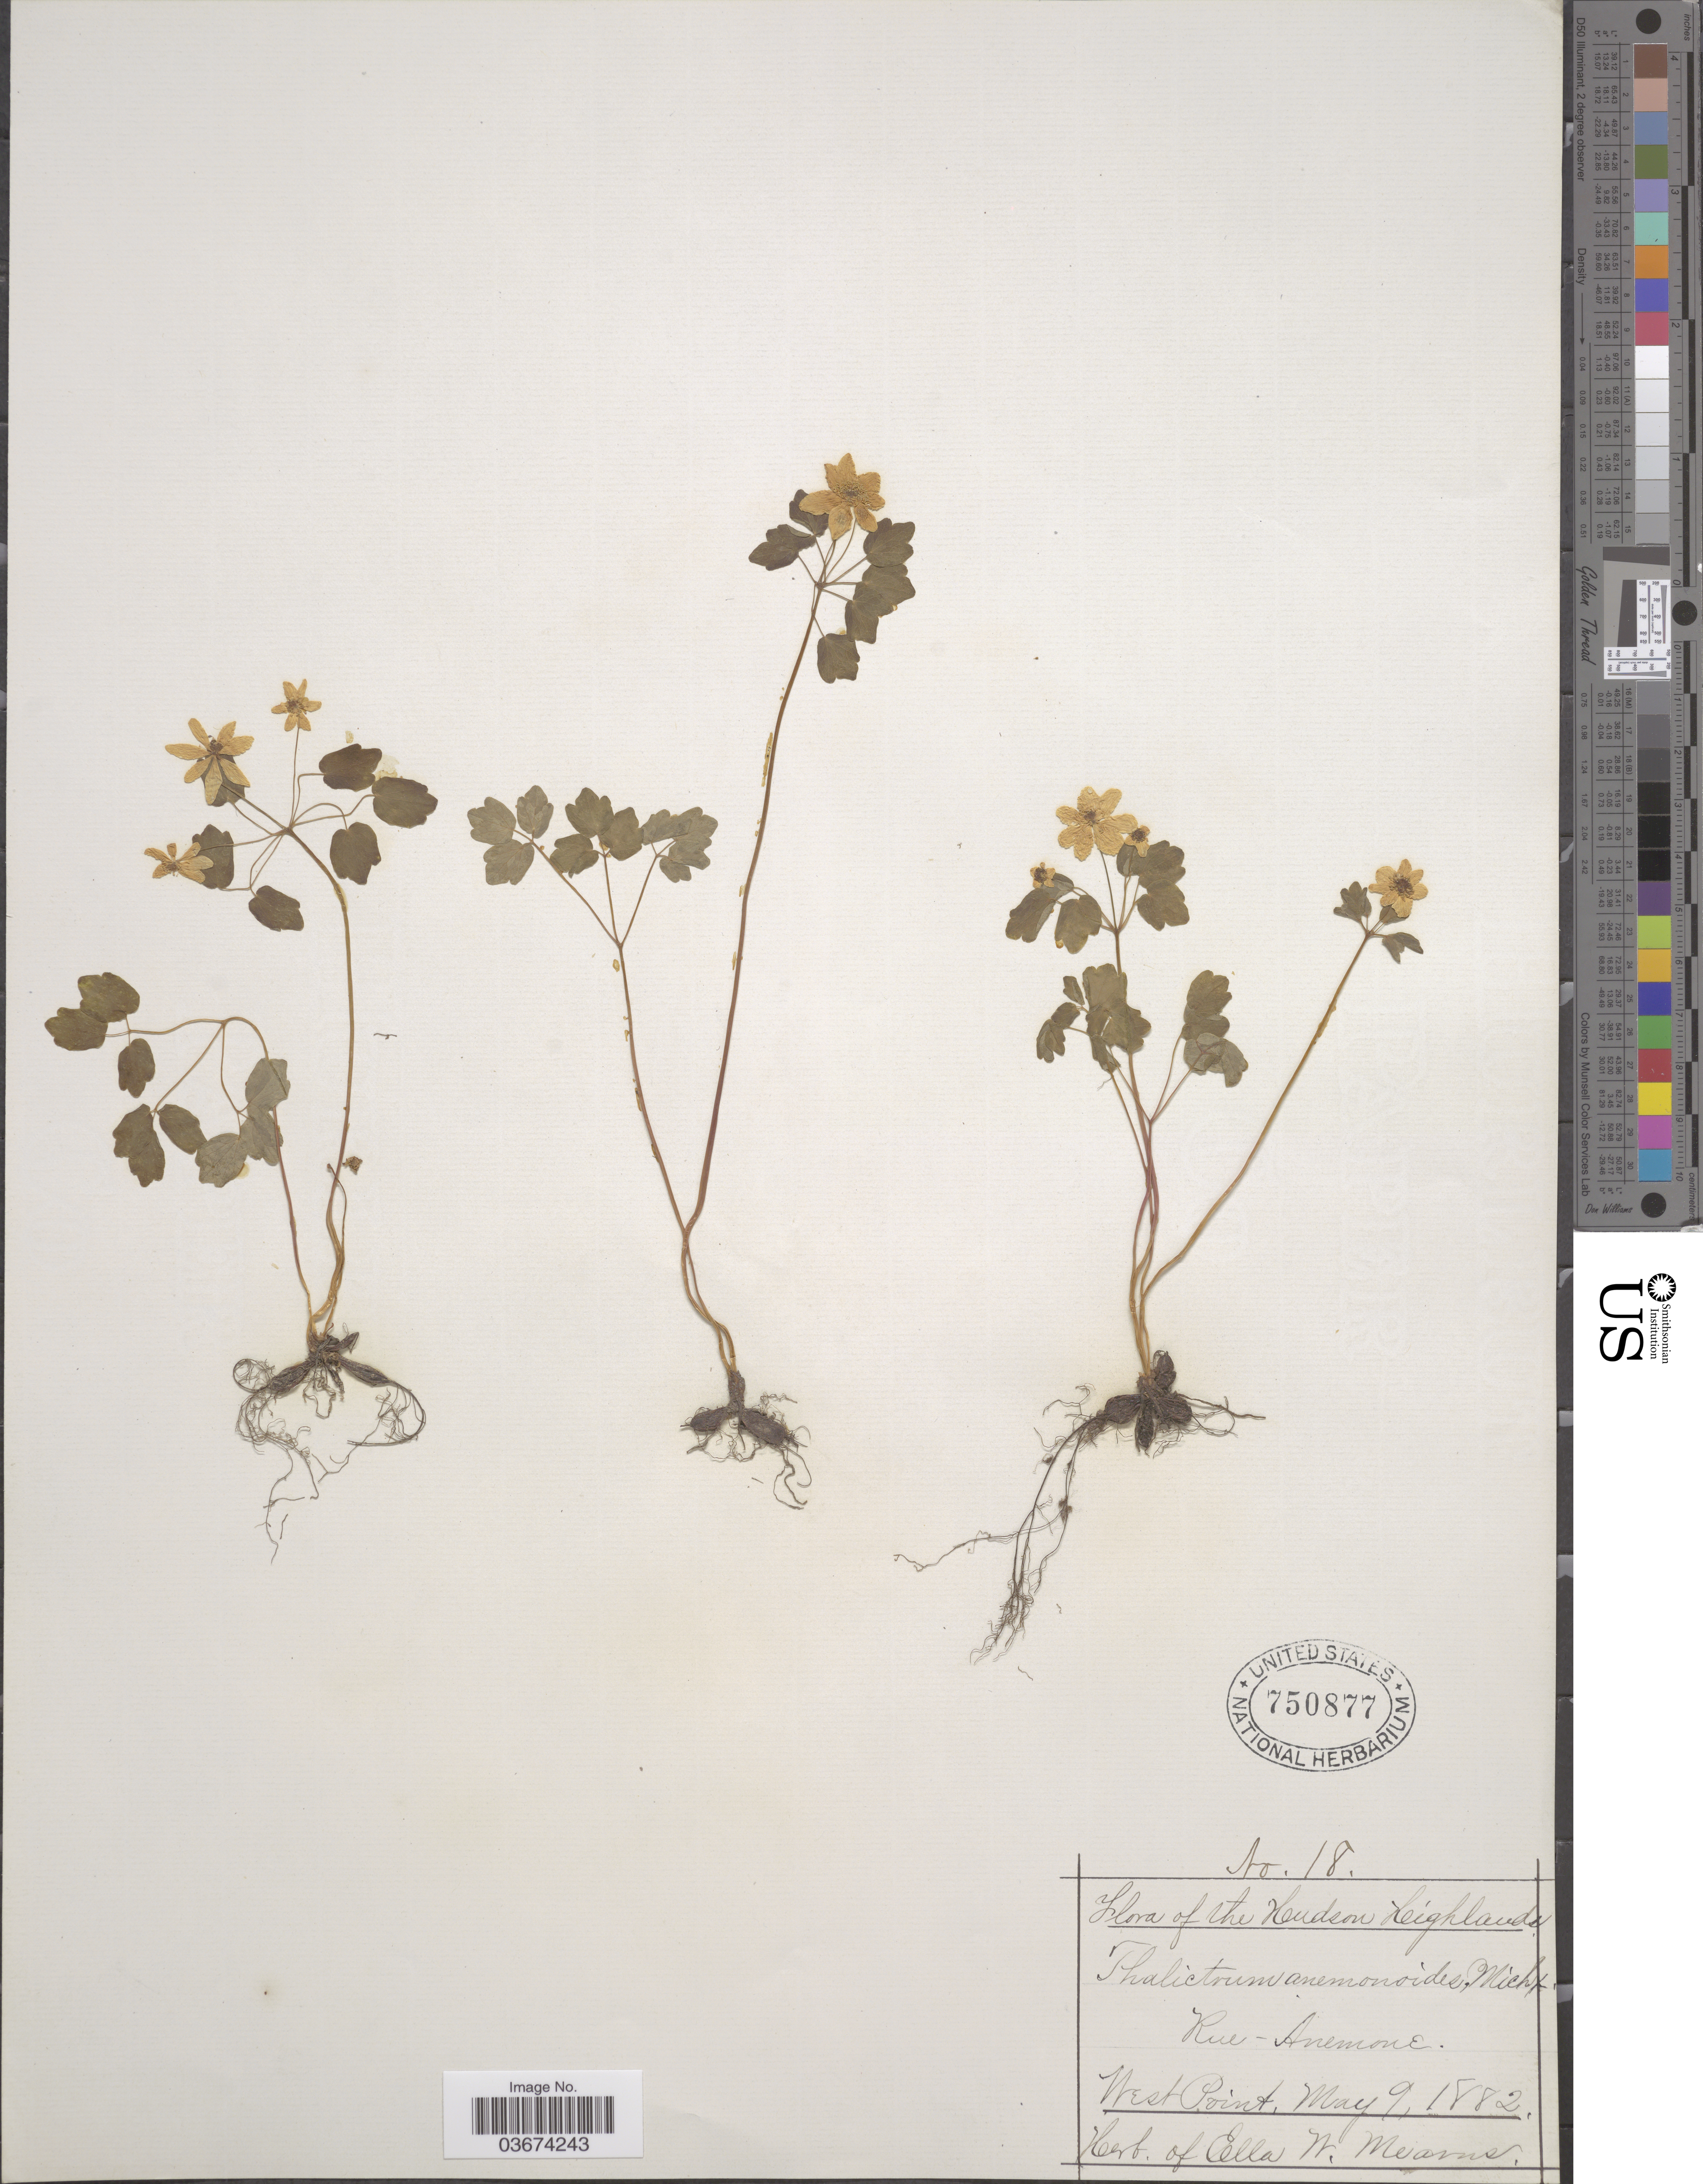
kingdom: Plantae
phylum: Tracheophyta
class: Magnoliopsida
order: Ranunculales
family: Ranunculaceae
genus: Thalictrum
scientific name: Thalictrum thalictroides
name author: (L.) A.J. Eames & B. Boivin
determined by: Strong, M. T., (US), Smithsonian Institution - National Museum of Natural History (UNITED STATES)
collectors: ex herb. Ella W. Mearns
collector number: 18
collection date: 1882-05-09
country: United States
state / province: New York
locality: Hudson Highlands. West Point.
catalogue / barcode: US 750877